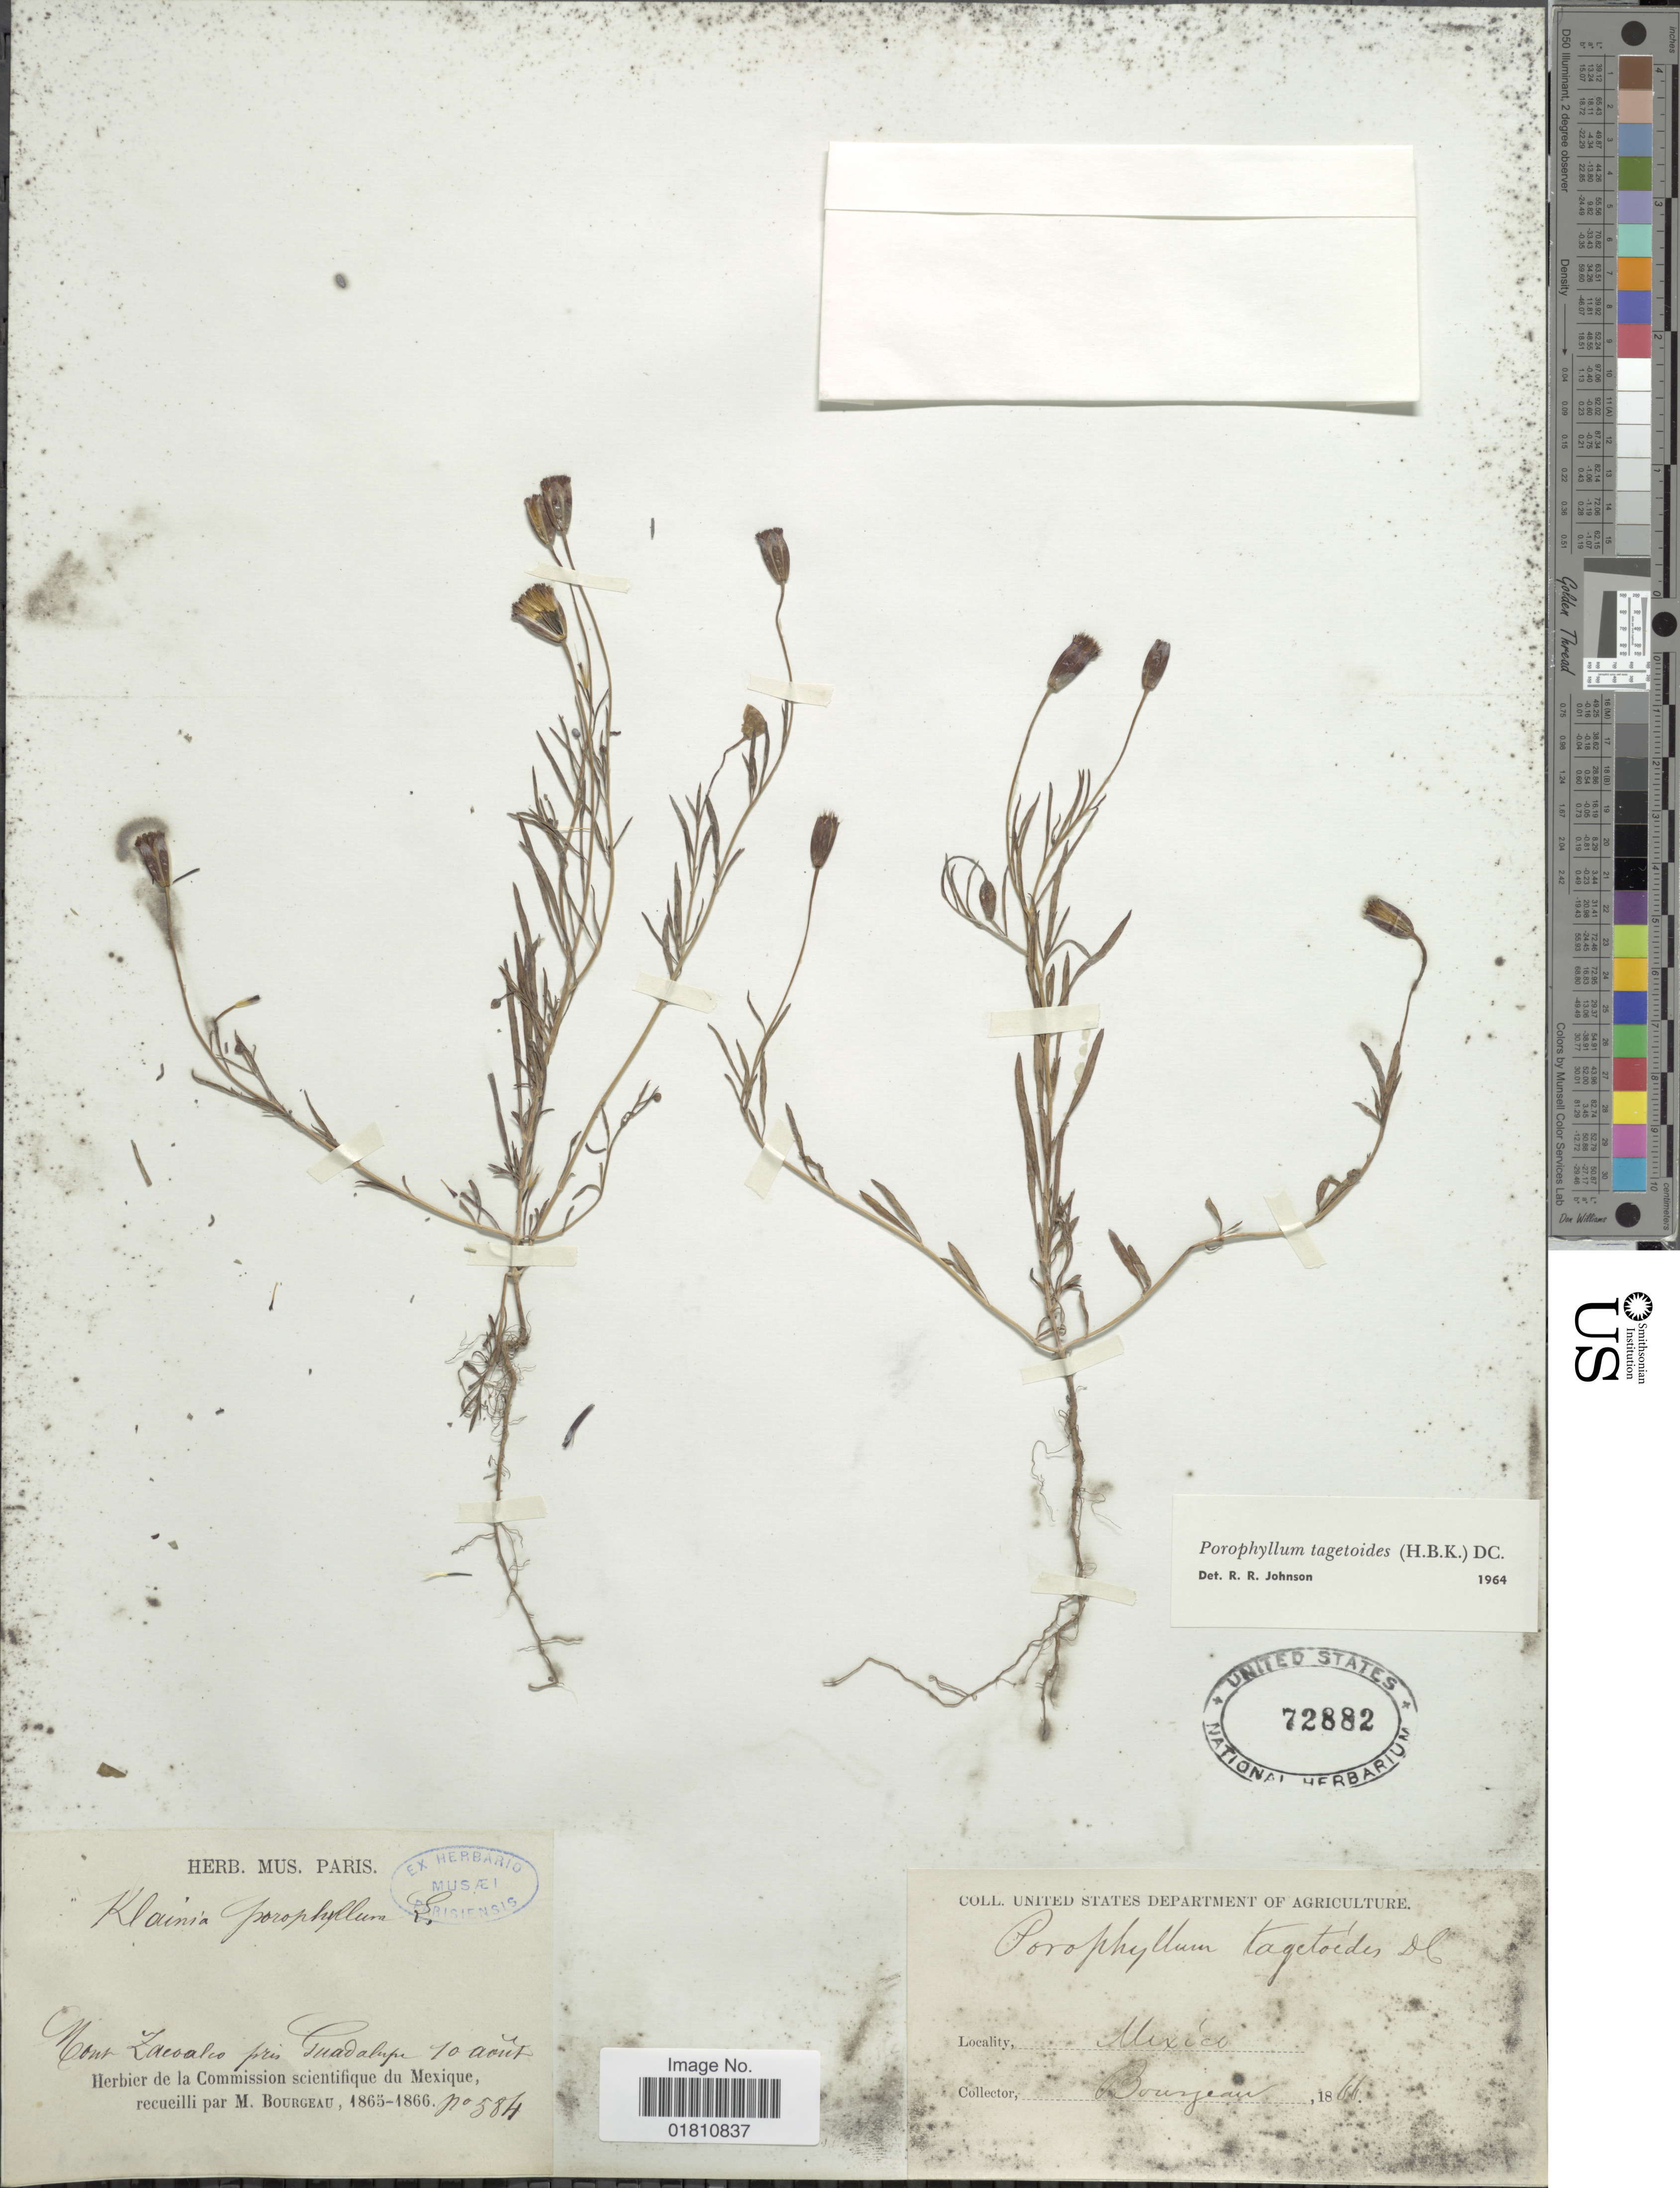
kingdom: Plantae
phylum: Tracheophyta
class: Magnoliopsida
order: Asterales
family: Asteraceae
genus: Porophyllum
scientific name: Porophyllum tagetoides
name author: (Kunth) DC.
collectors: M. Bourgeau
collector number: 584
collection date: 1866-08-10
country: Mexico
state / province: Baja California Sur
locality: Mont Zacialco pres Guadalupe.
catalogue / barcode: US 72882